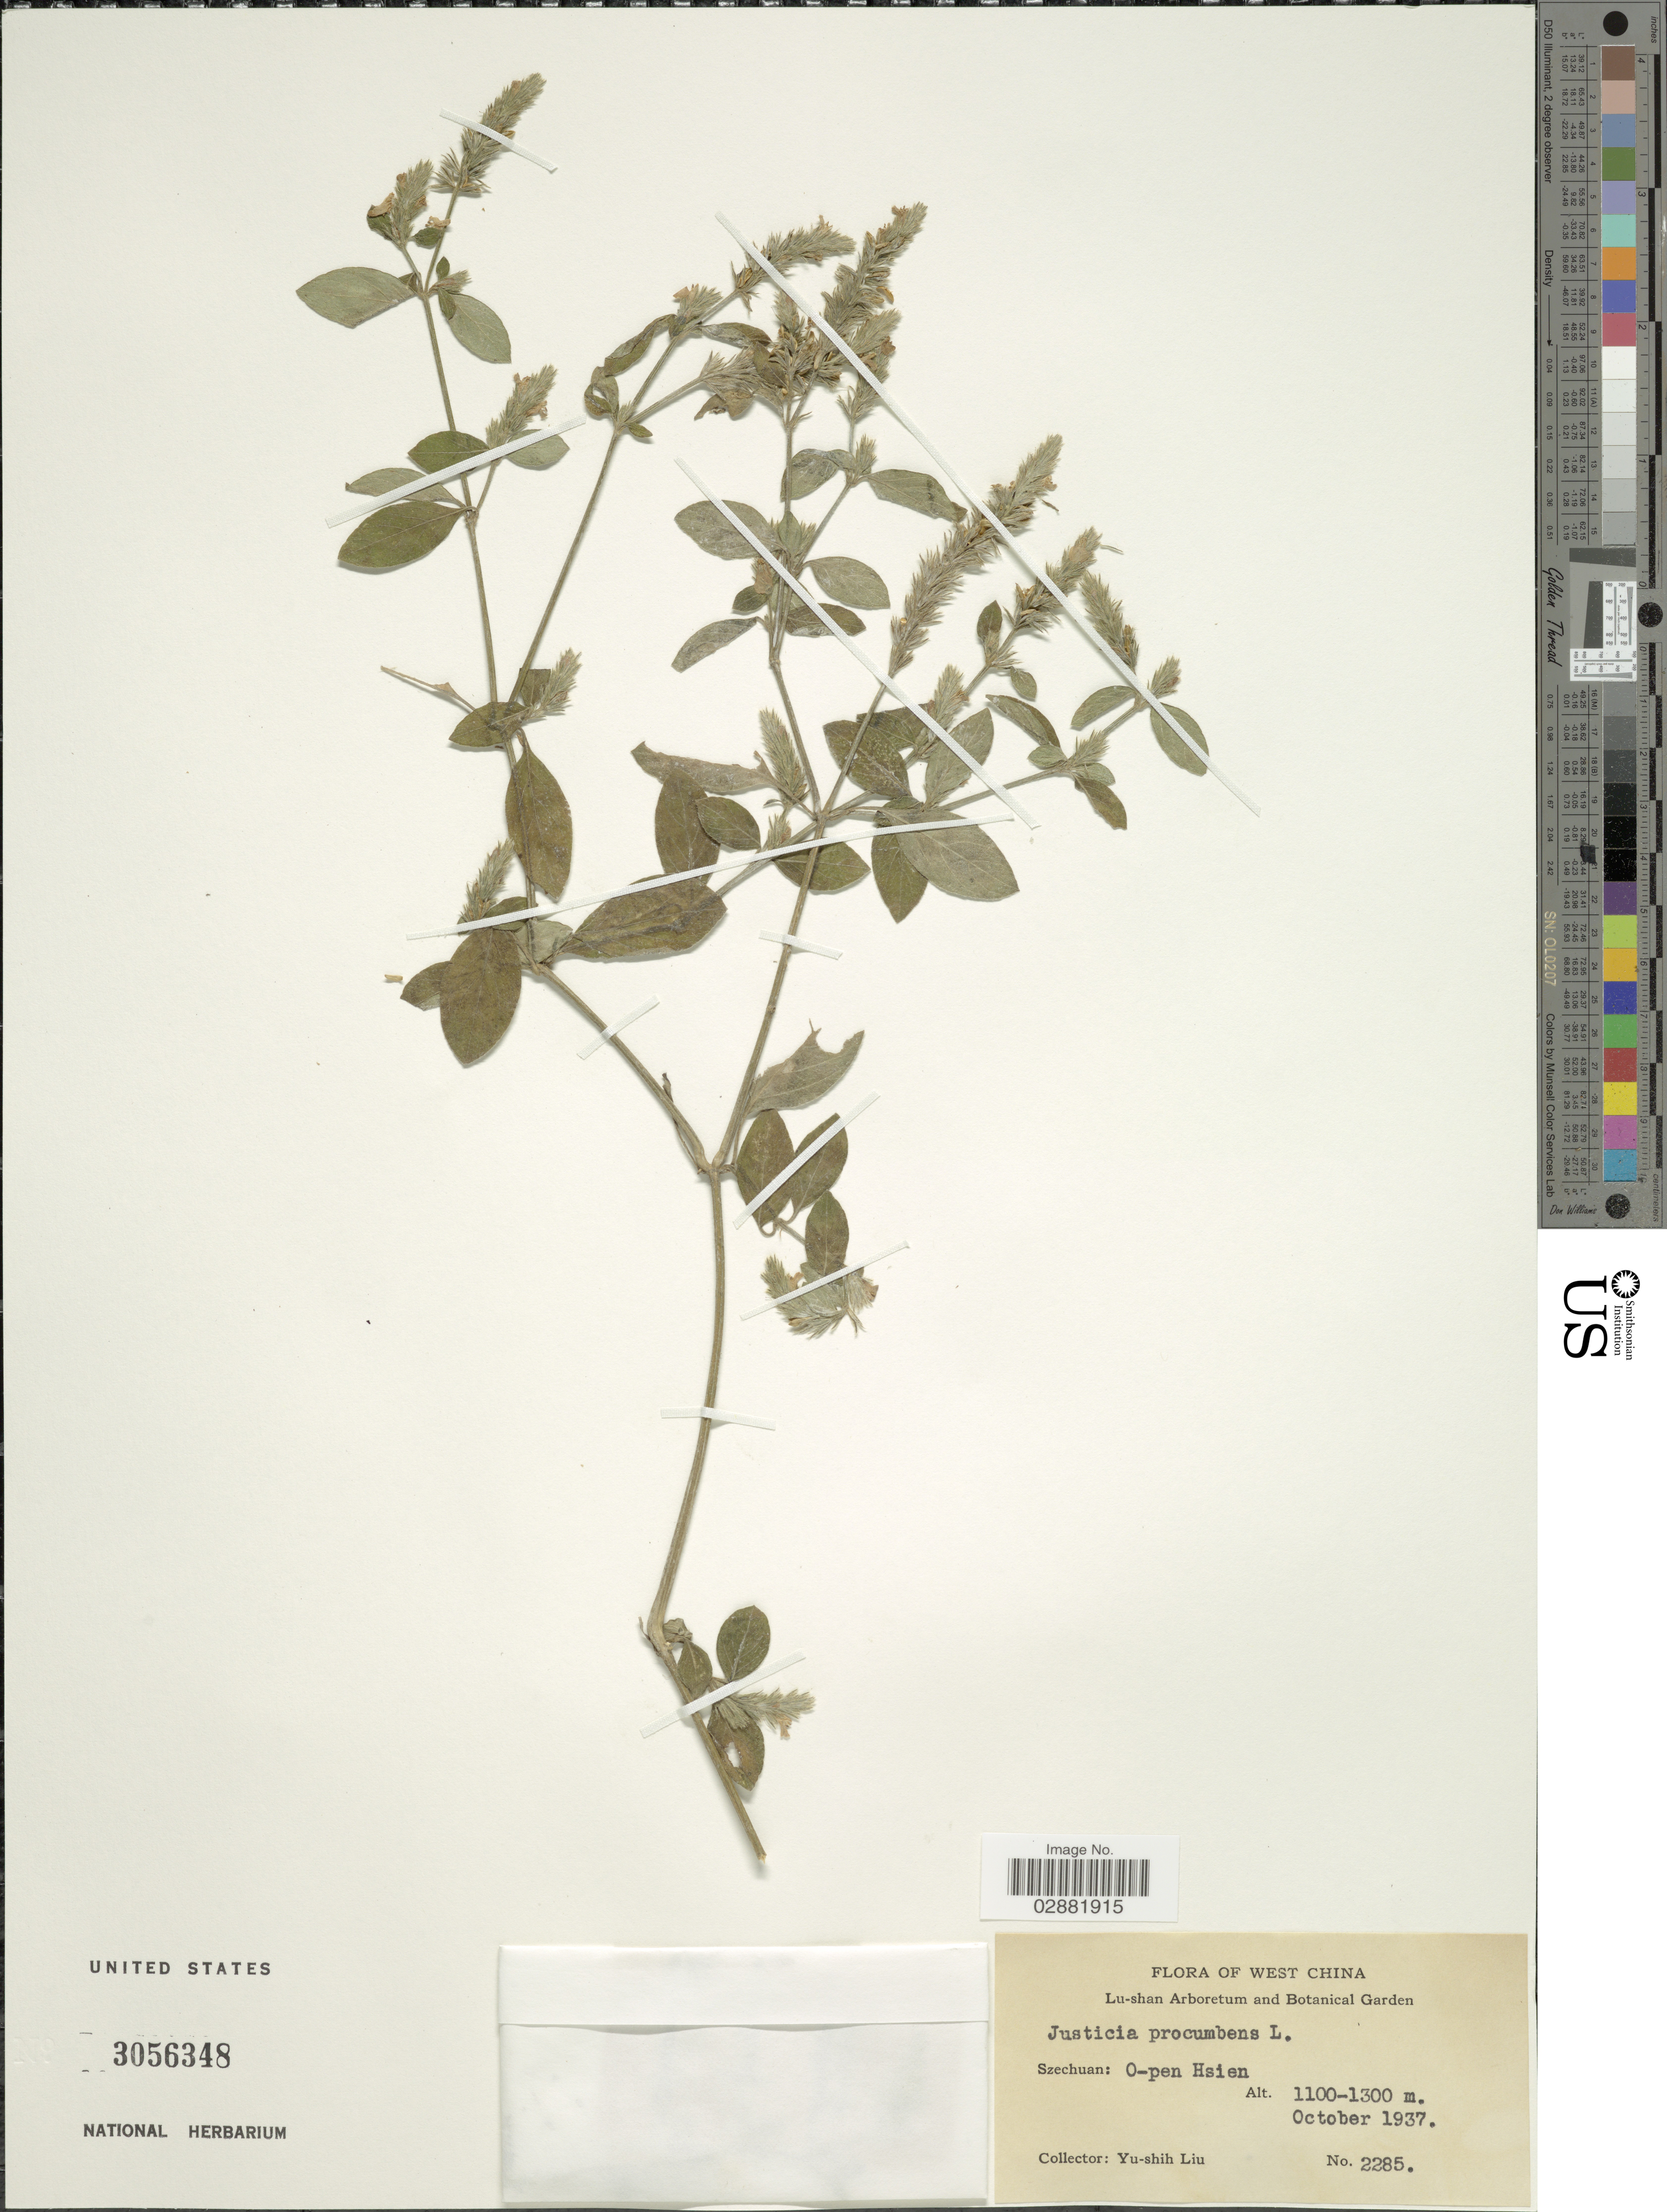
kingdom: Plantae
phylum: Tracheophyta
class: Magnoliopsida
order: Lamiales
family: Acanthaceae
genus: Justicia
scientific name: Justicia procumbens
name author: L.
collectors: Y.-S. Liu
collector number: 2285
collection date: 1937-10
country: China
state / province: Sichuan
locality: West China, Szechuan, O-pen Hsien.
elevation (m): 1100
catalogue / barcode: US 3056348